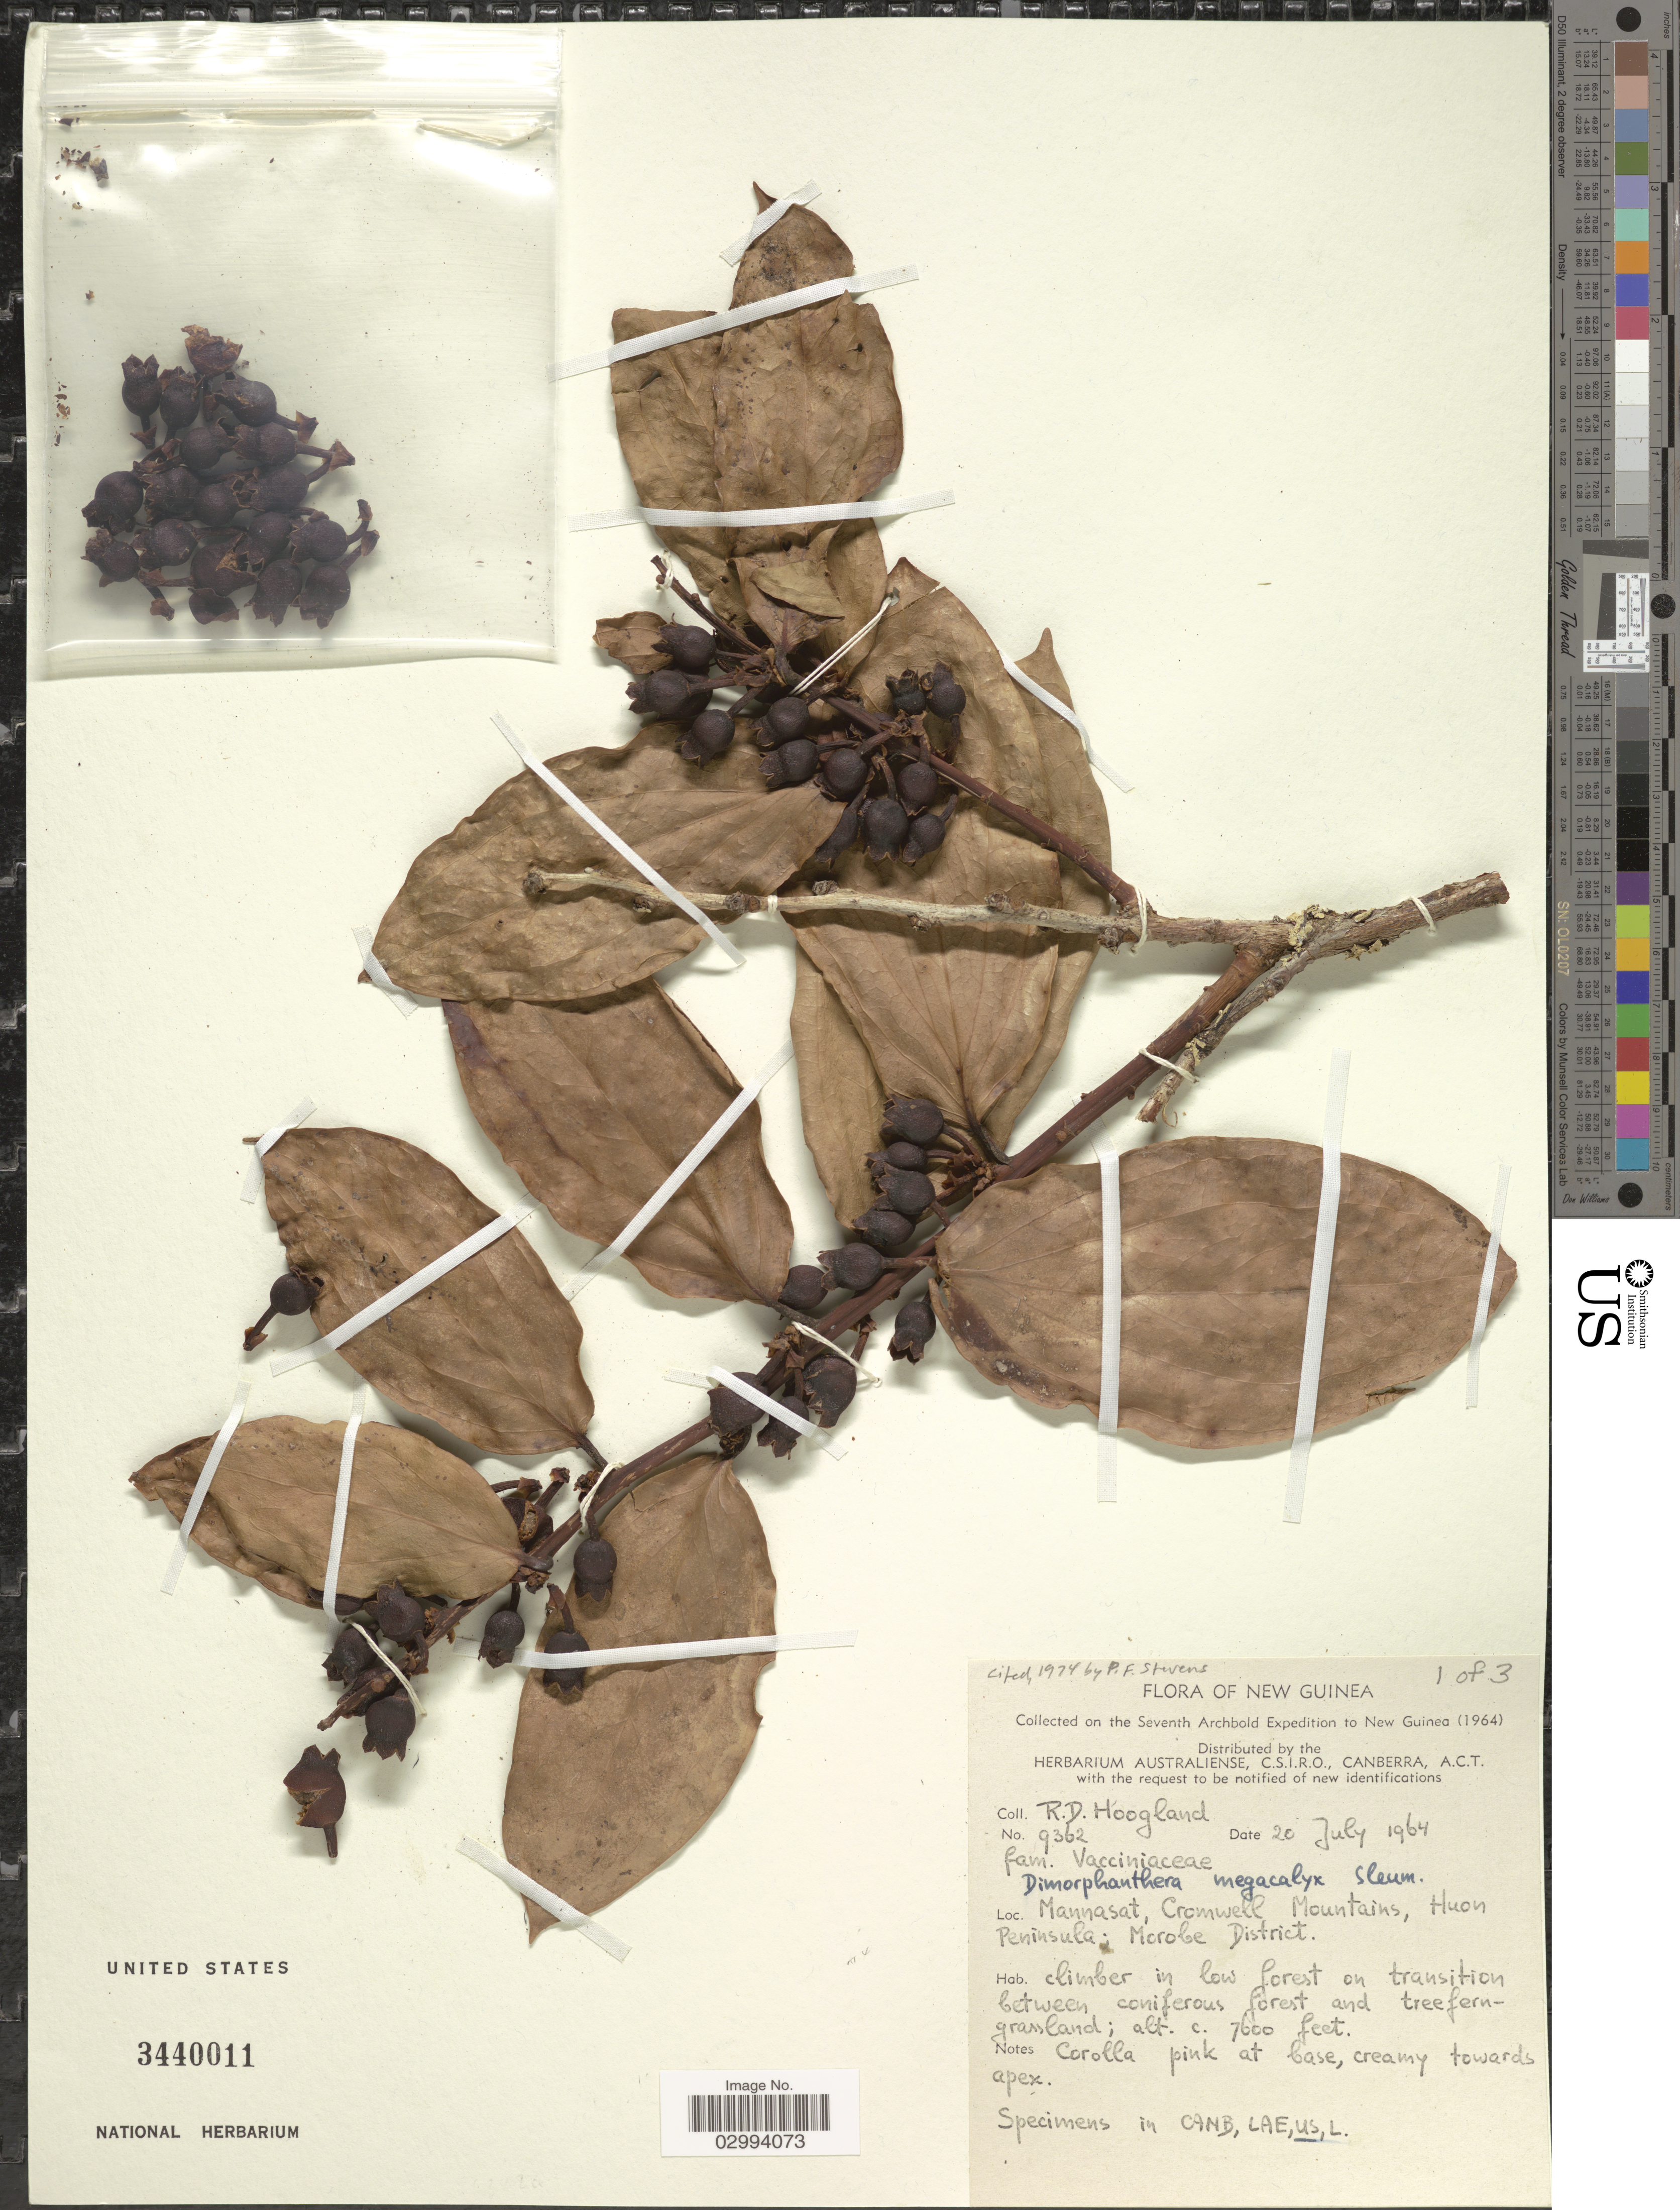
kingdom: Plantae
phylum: Tracheophyta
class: Magnoliopsida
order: Ericales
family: Ericaceae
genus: Dimorphanthera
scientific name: Dimorphanthera megacalyx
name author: Sleumer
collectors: R. D. Hoogland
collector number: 9362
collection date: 1964-07-20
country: Papua New Guinea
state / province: Morobe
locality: New Guinea, Mannasat, Cromwell Mountains, Huon Peninsula; Morobe District.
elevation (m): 2316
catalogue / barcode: US 3440011